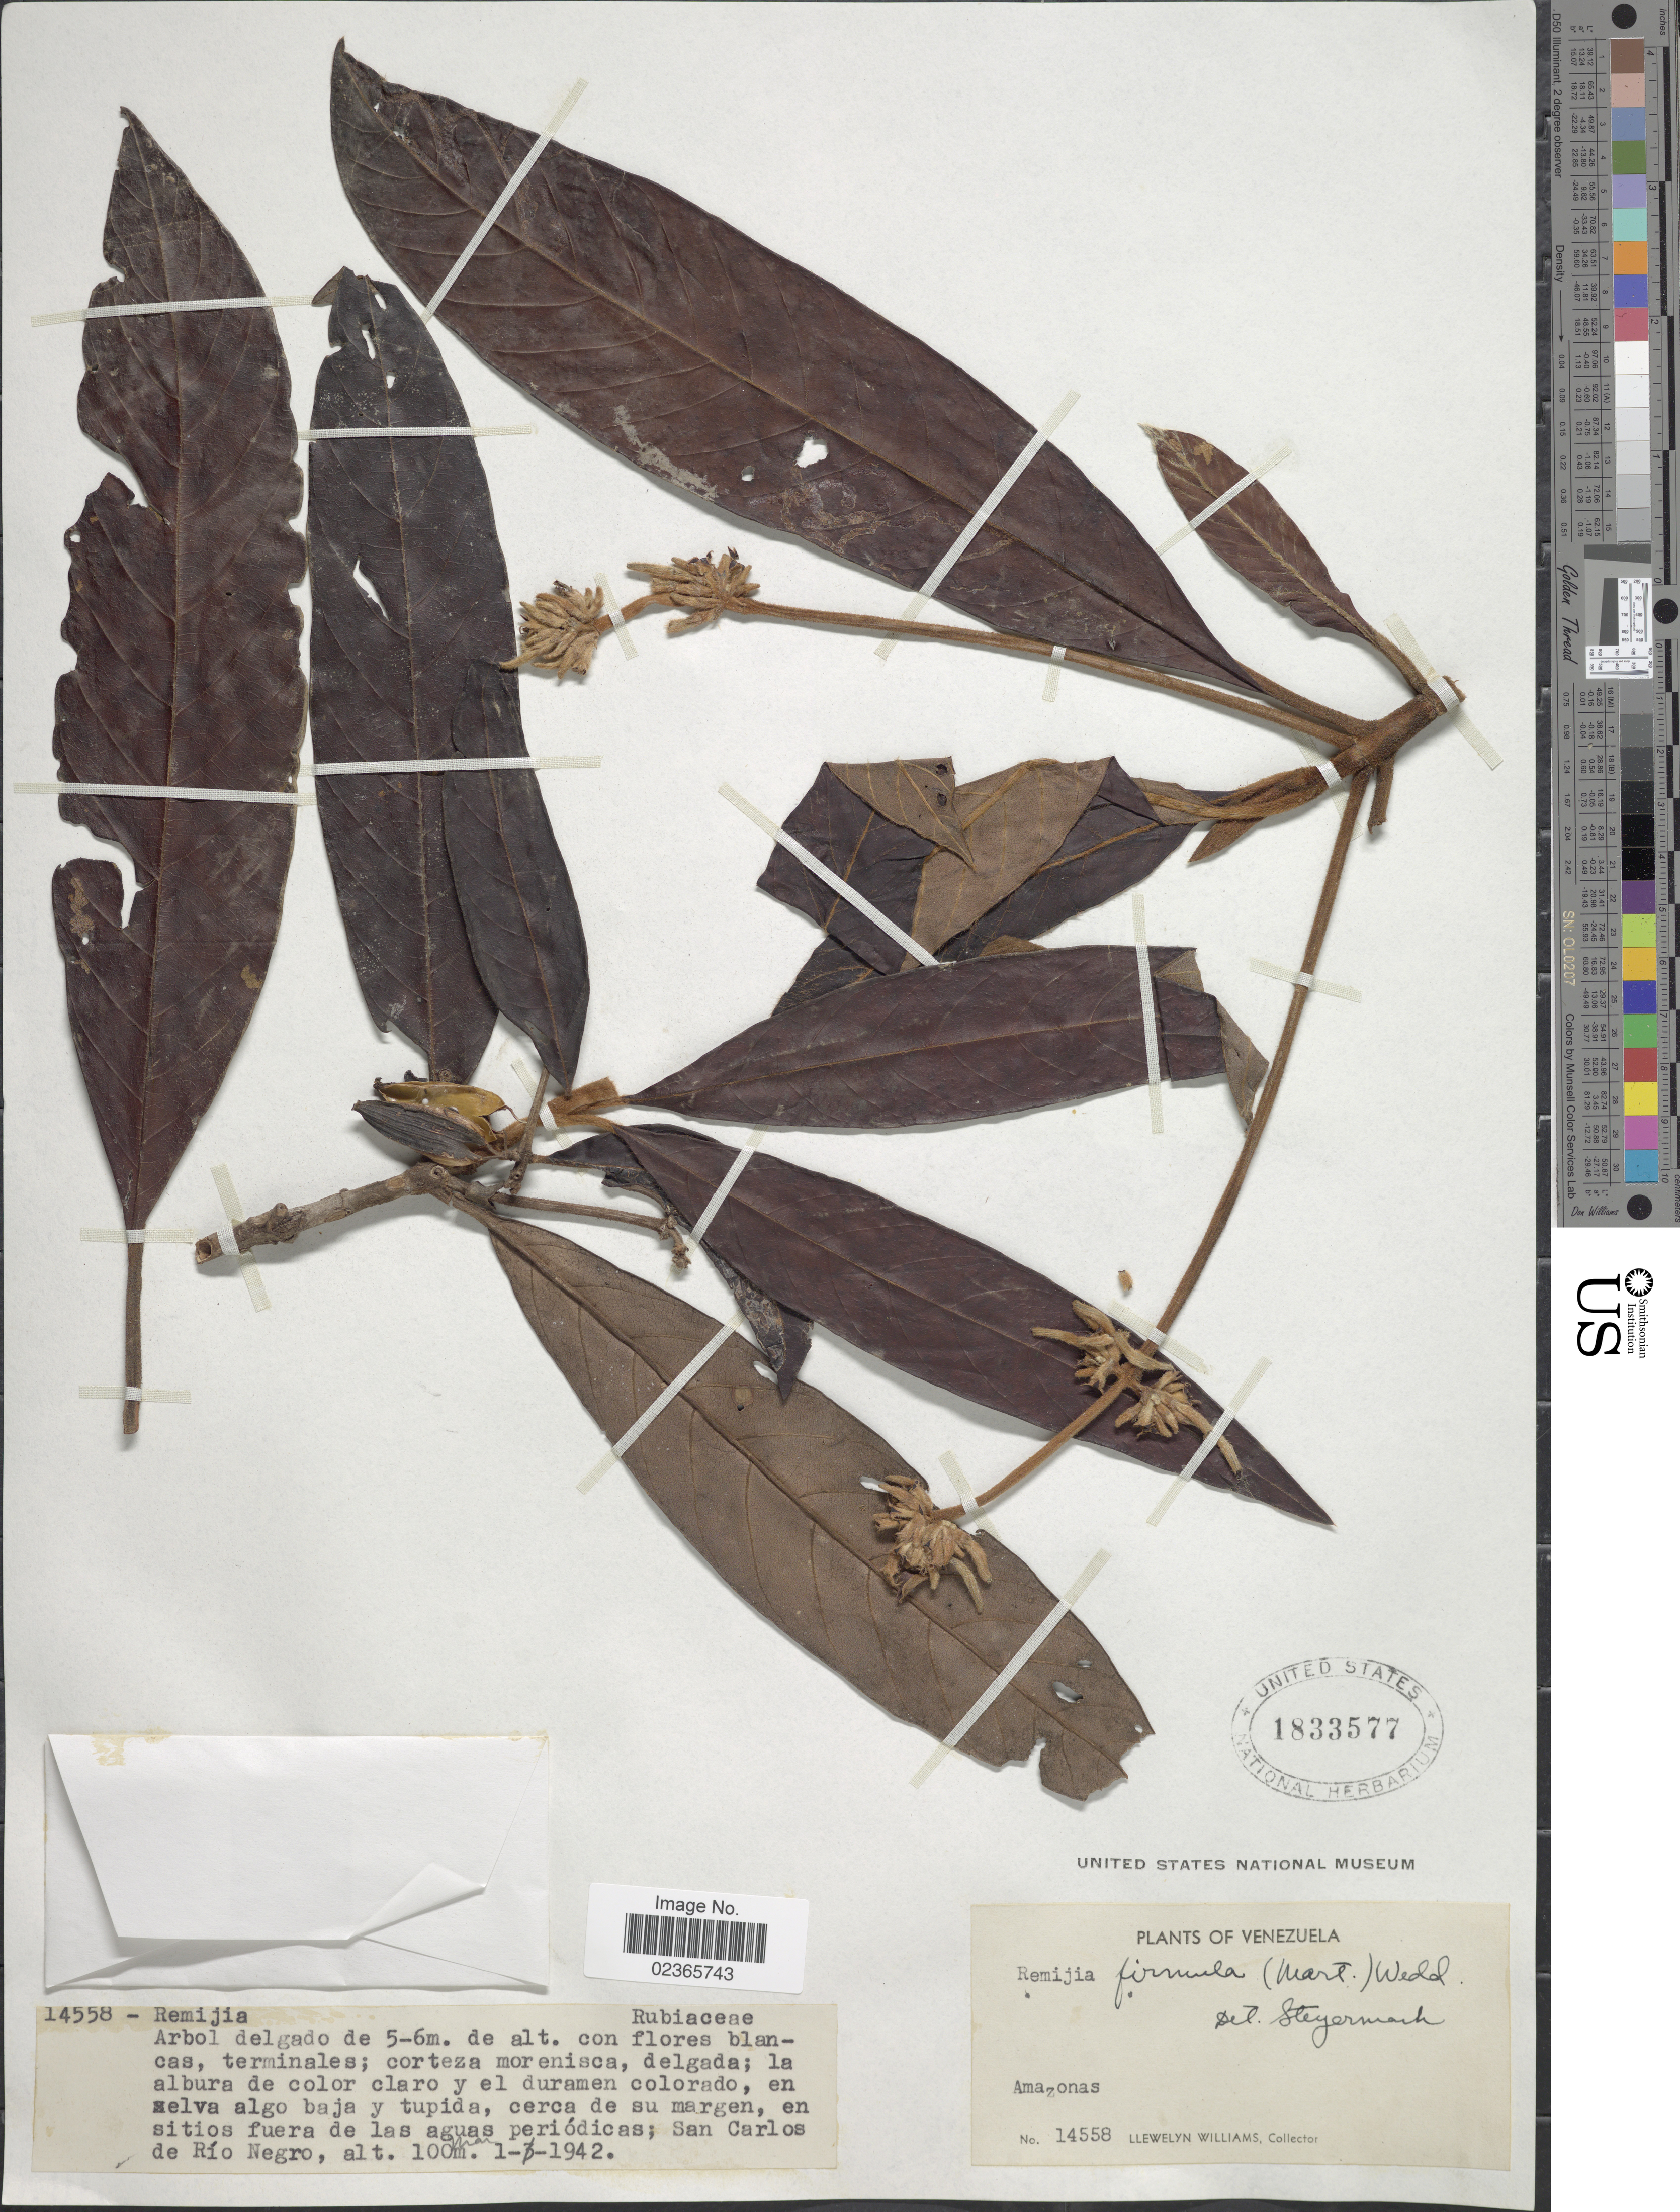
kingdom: Plantae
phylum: Tracheophyta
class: Magnoliopsida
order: Gentianales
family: Rubiaceae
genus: Remijia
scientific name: Remijia firmula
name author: (Mart.) Wedd.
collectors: Ll. Williams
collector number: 14558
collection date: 1942-03-01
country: Venezuela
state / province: Amazonas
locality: San Carlos de Rio Negro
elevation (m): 100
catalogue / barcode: US 1833577